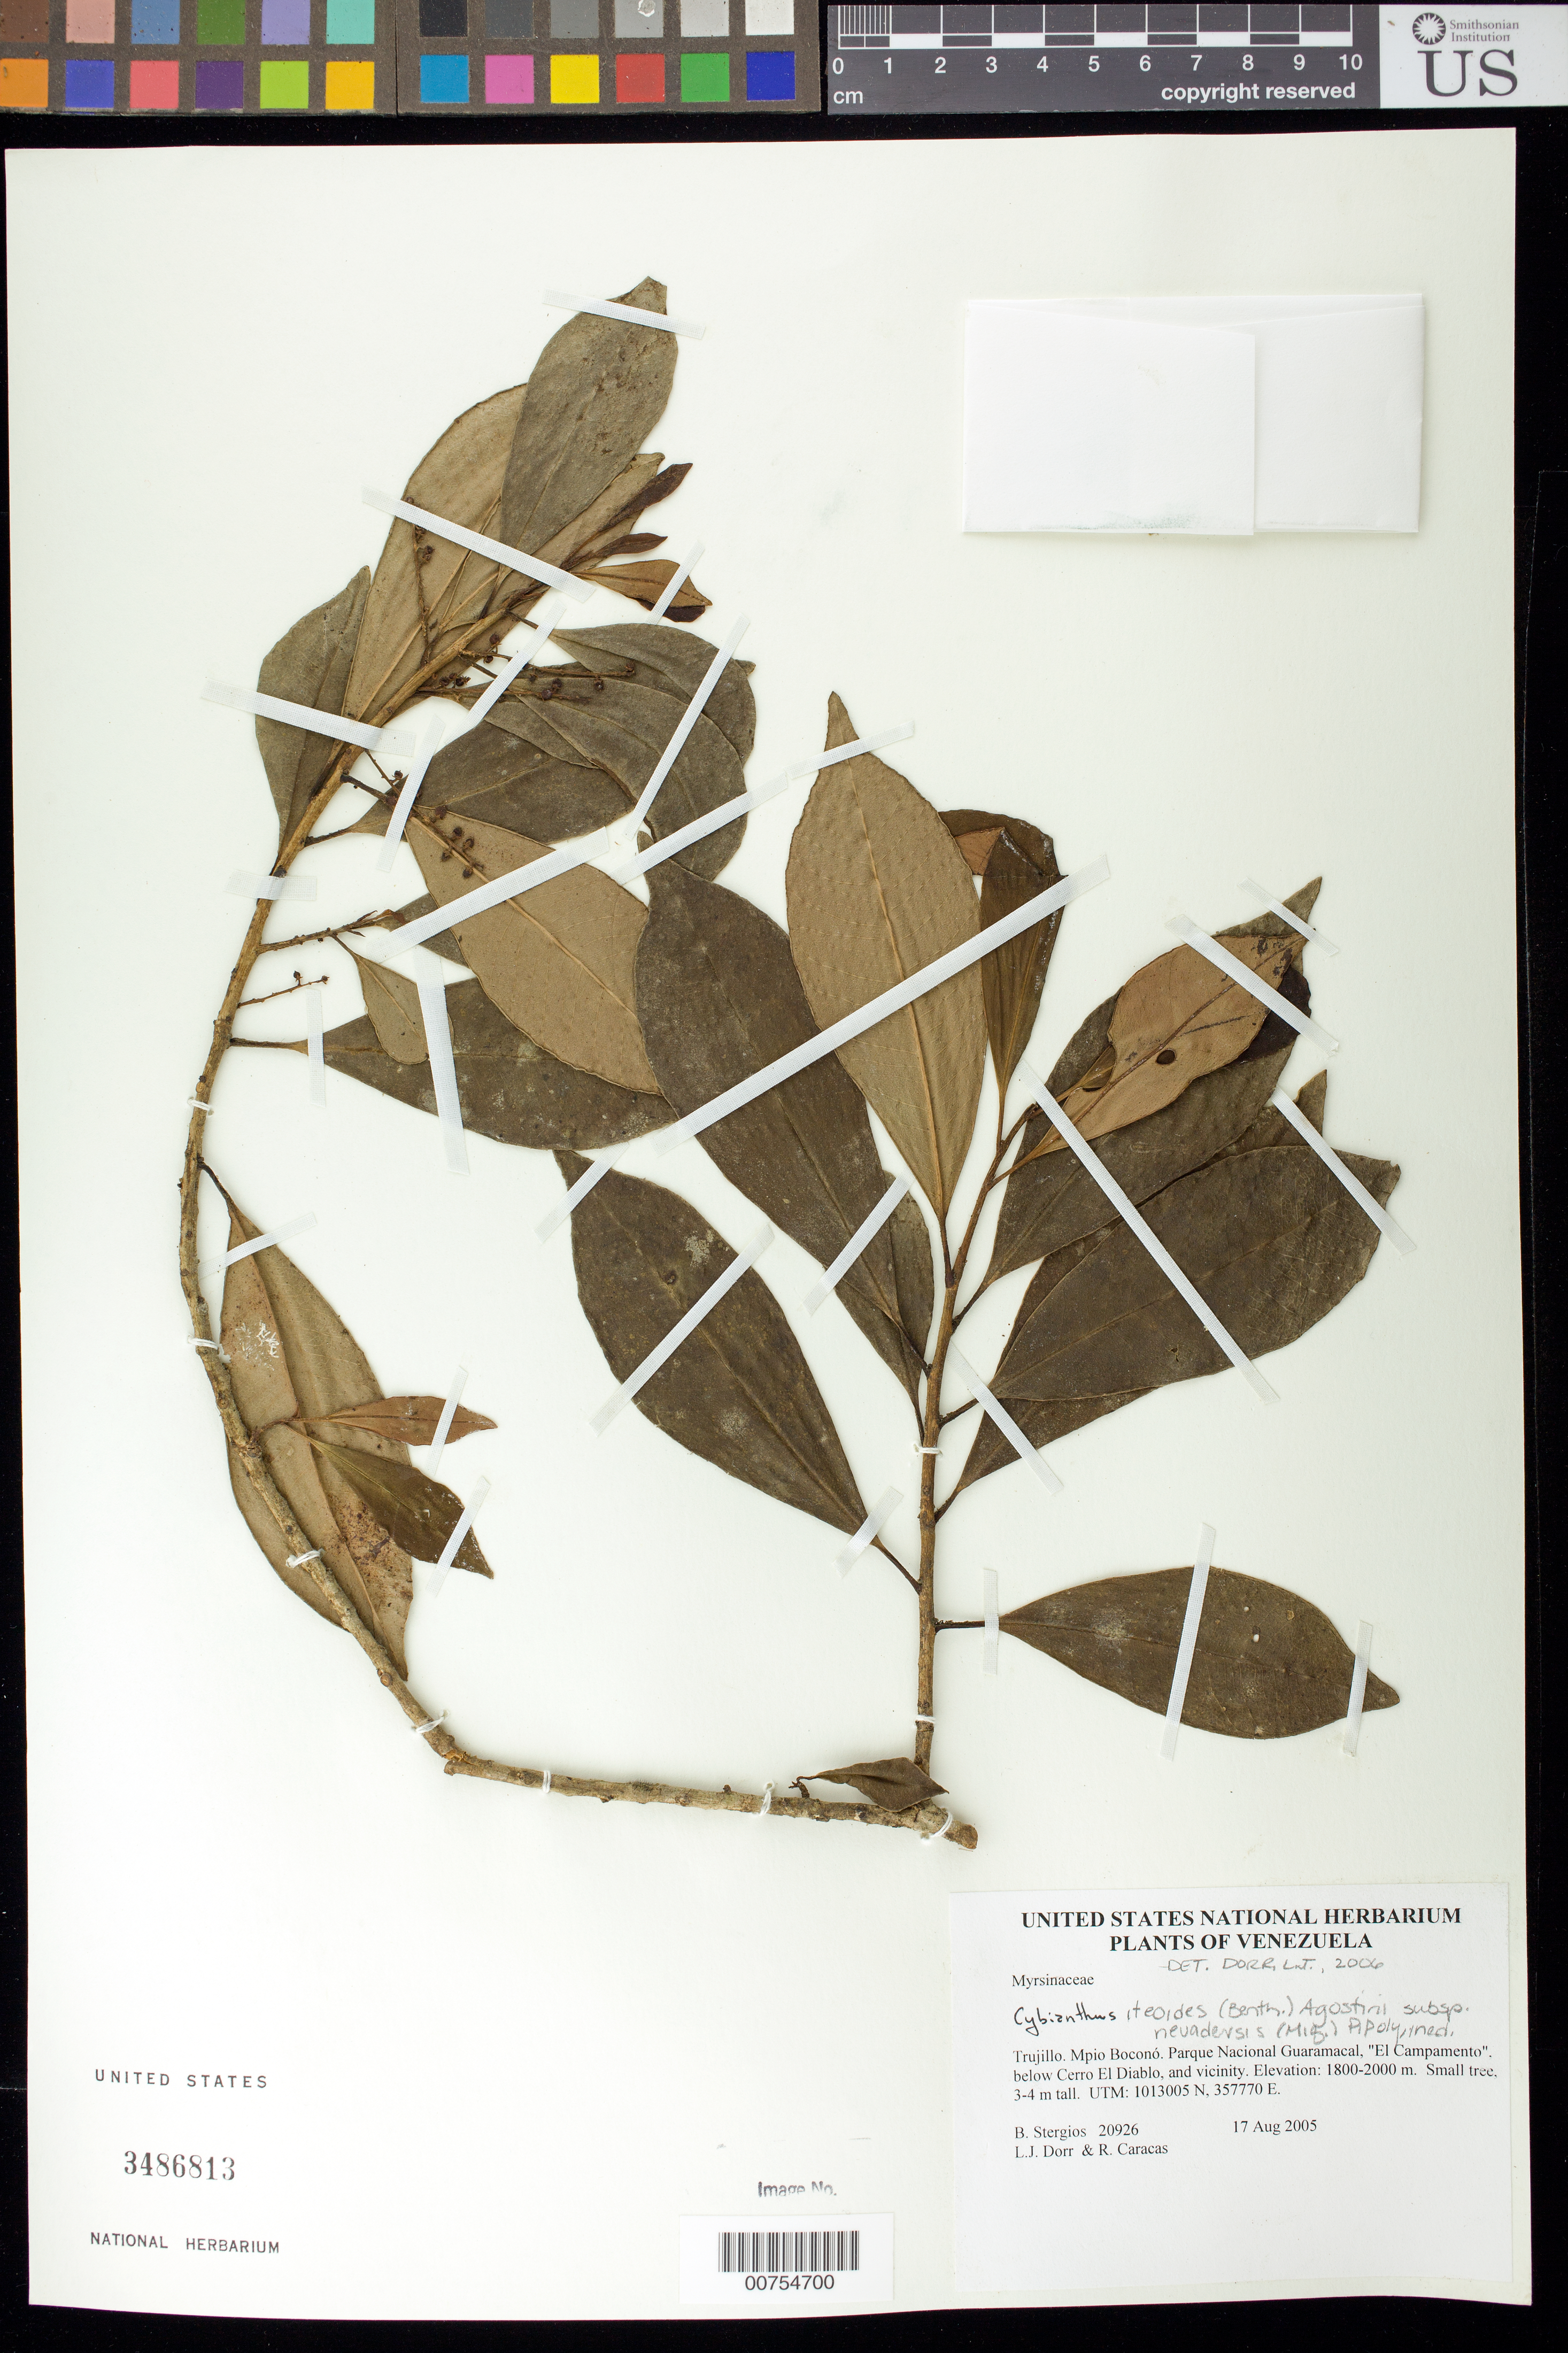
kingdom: Plantae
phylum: Tracheophyta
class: Magnoliopsida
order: Ericales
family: Primulaceae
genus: Cybianthus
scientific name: Cybianthus iteoides subsp. nevadensis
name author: (Miq.) Pipoly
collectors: B. G. Stergios, L. J. Dorr & R. Caracas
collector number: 20926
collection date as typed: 17 Aug 2005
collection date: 2005-08-17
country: Venezuela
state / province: Trujillo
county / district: Boconó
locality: Parque Nacional Guaramacal, "El Campamento", below Cerro El Diablo, and vicinity.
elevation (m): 1800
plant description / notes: F, PORT, US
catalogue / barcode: US 3486813